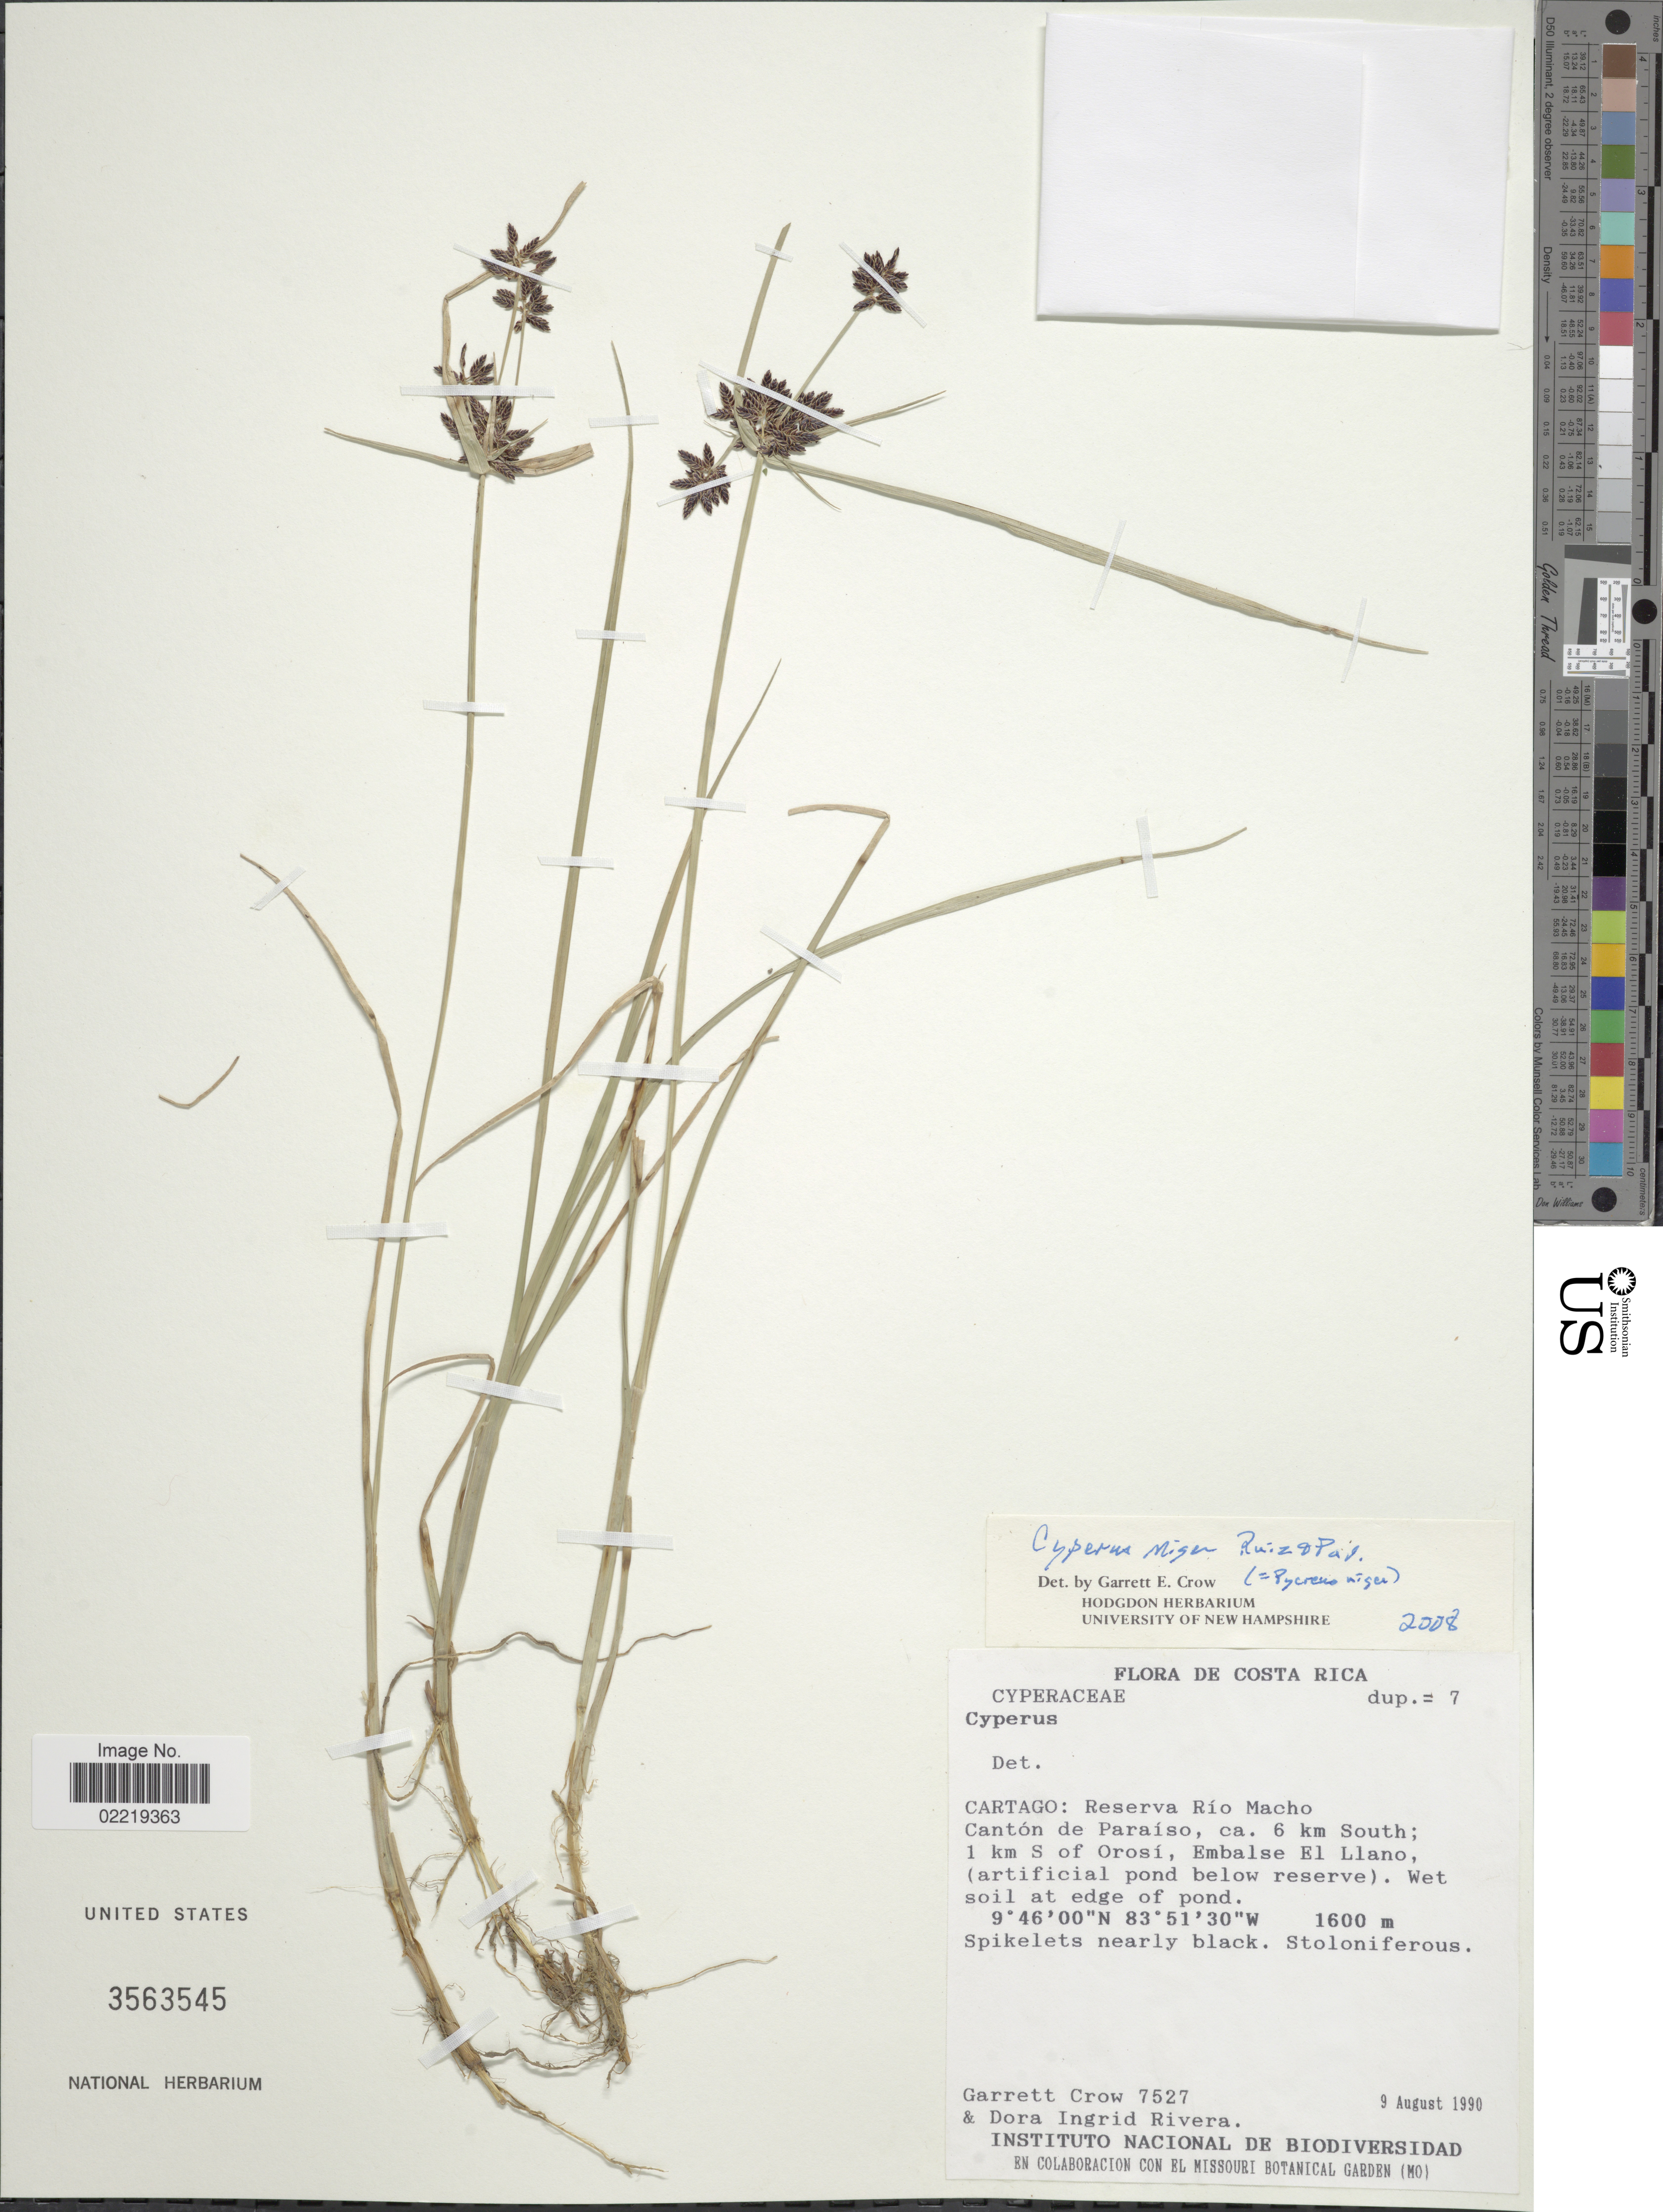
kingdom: Plantae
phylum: Tracheophyta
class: Liliopsida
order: Poales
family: Cyperaceae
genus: Cyperus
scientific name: Cyperus niger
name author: Ruiz & Pav.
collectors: G. E. Crow & D. I. Rivera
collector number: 7527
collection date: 1990-08-09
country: Costa Rica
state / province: Cartago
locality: Cartago:Reserva Rio Macho, Canton de Paraiso, 6 km South 1 km S of Orosi, Embalse El Llano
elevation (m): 1600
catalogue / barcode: US 3563545